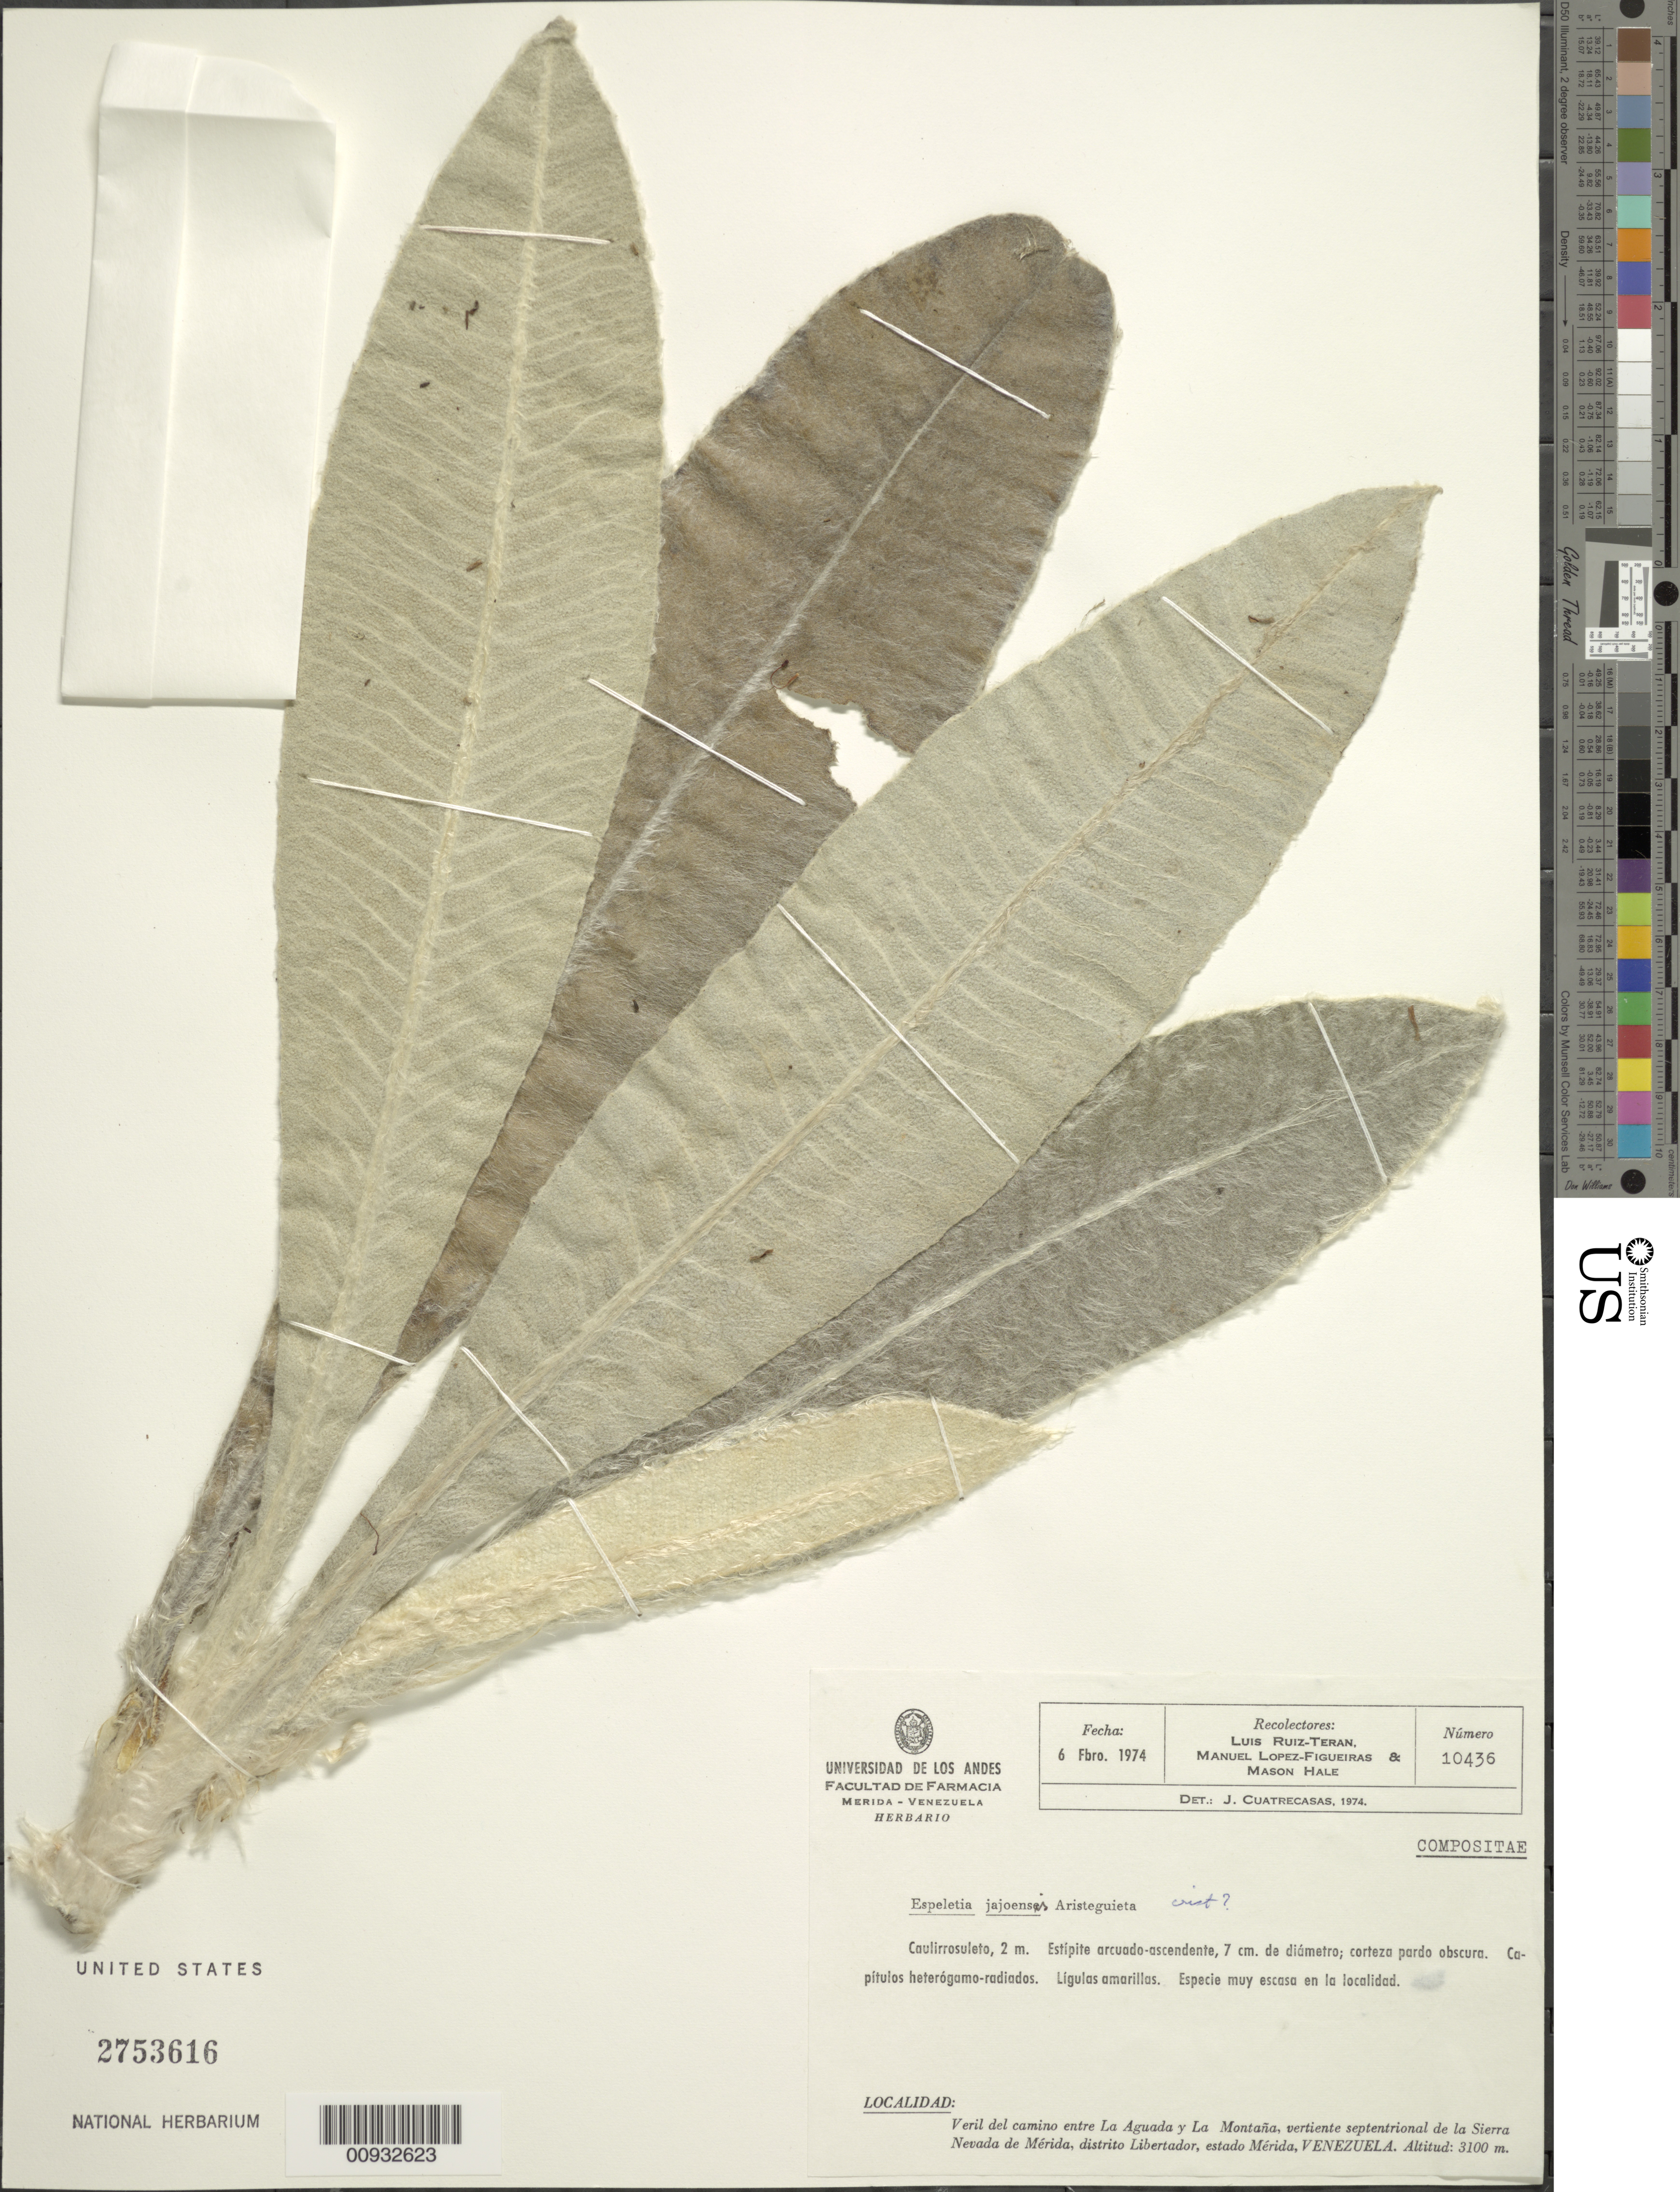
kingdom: Plantae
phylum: Tracheophyta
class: Magnoliopsida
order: Asterales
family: Asteraceae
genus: Espeletia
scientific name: Espeletia jajoensis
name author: Aristeg.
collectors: L. Teran, M. López Figueiras & M. Hale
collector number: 10436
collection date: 1974-02-06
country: Venezuela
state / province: Mérida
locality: Veril del camino entre La Aguada y La Montana, vertiente septentrional de la Sierra Nevada de Merida, distrito Libertador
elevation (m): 3100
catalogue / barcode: US 2753616